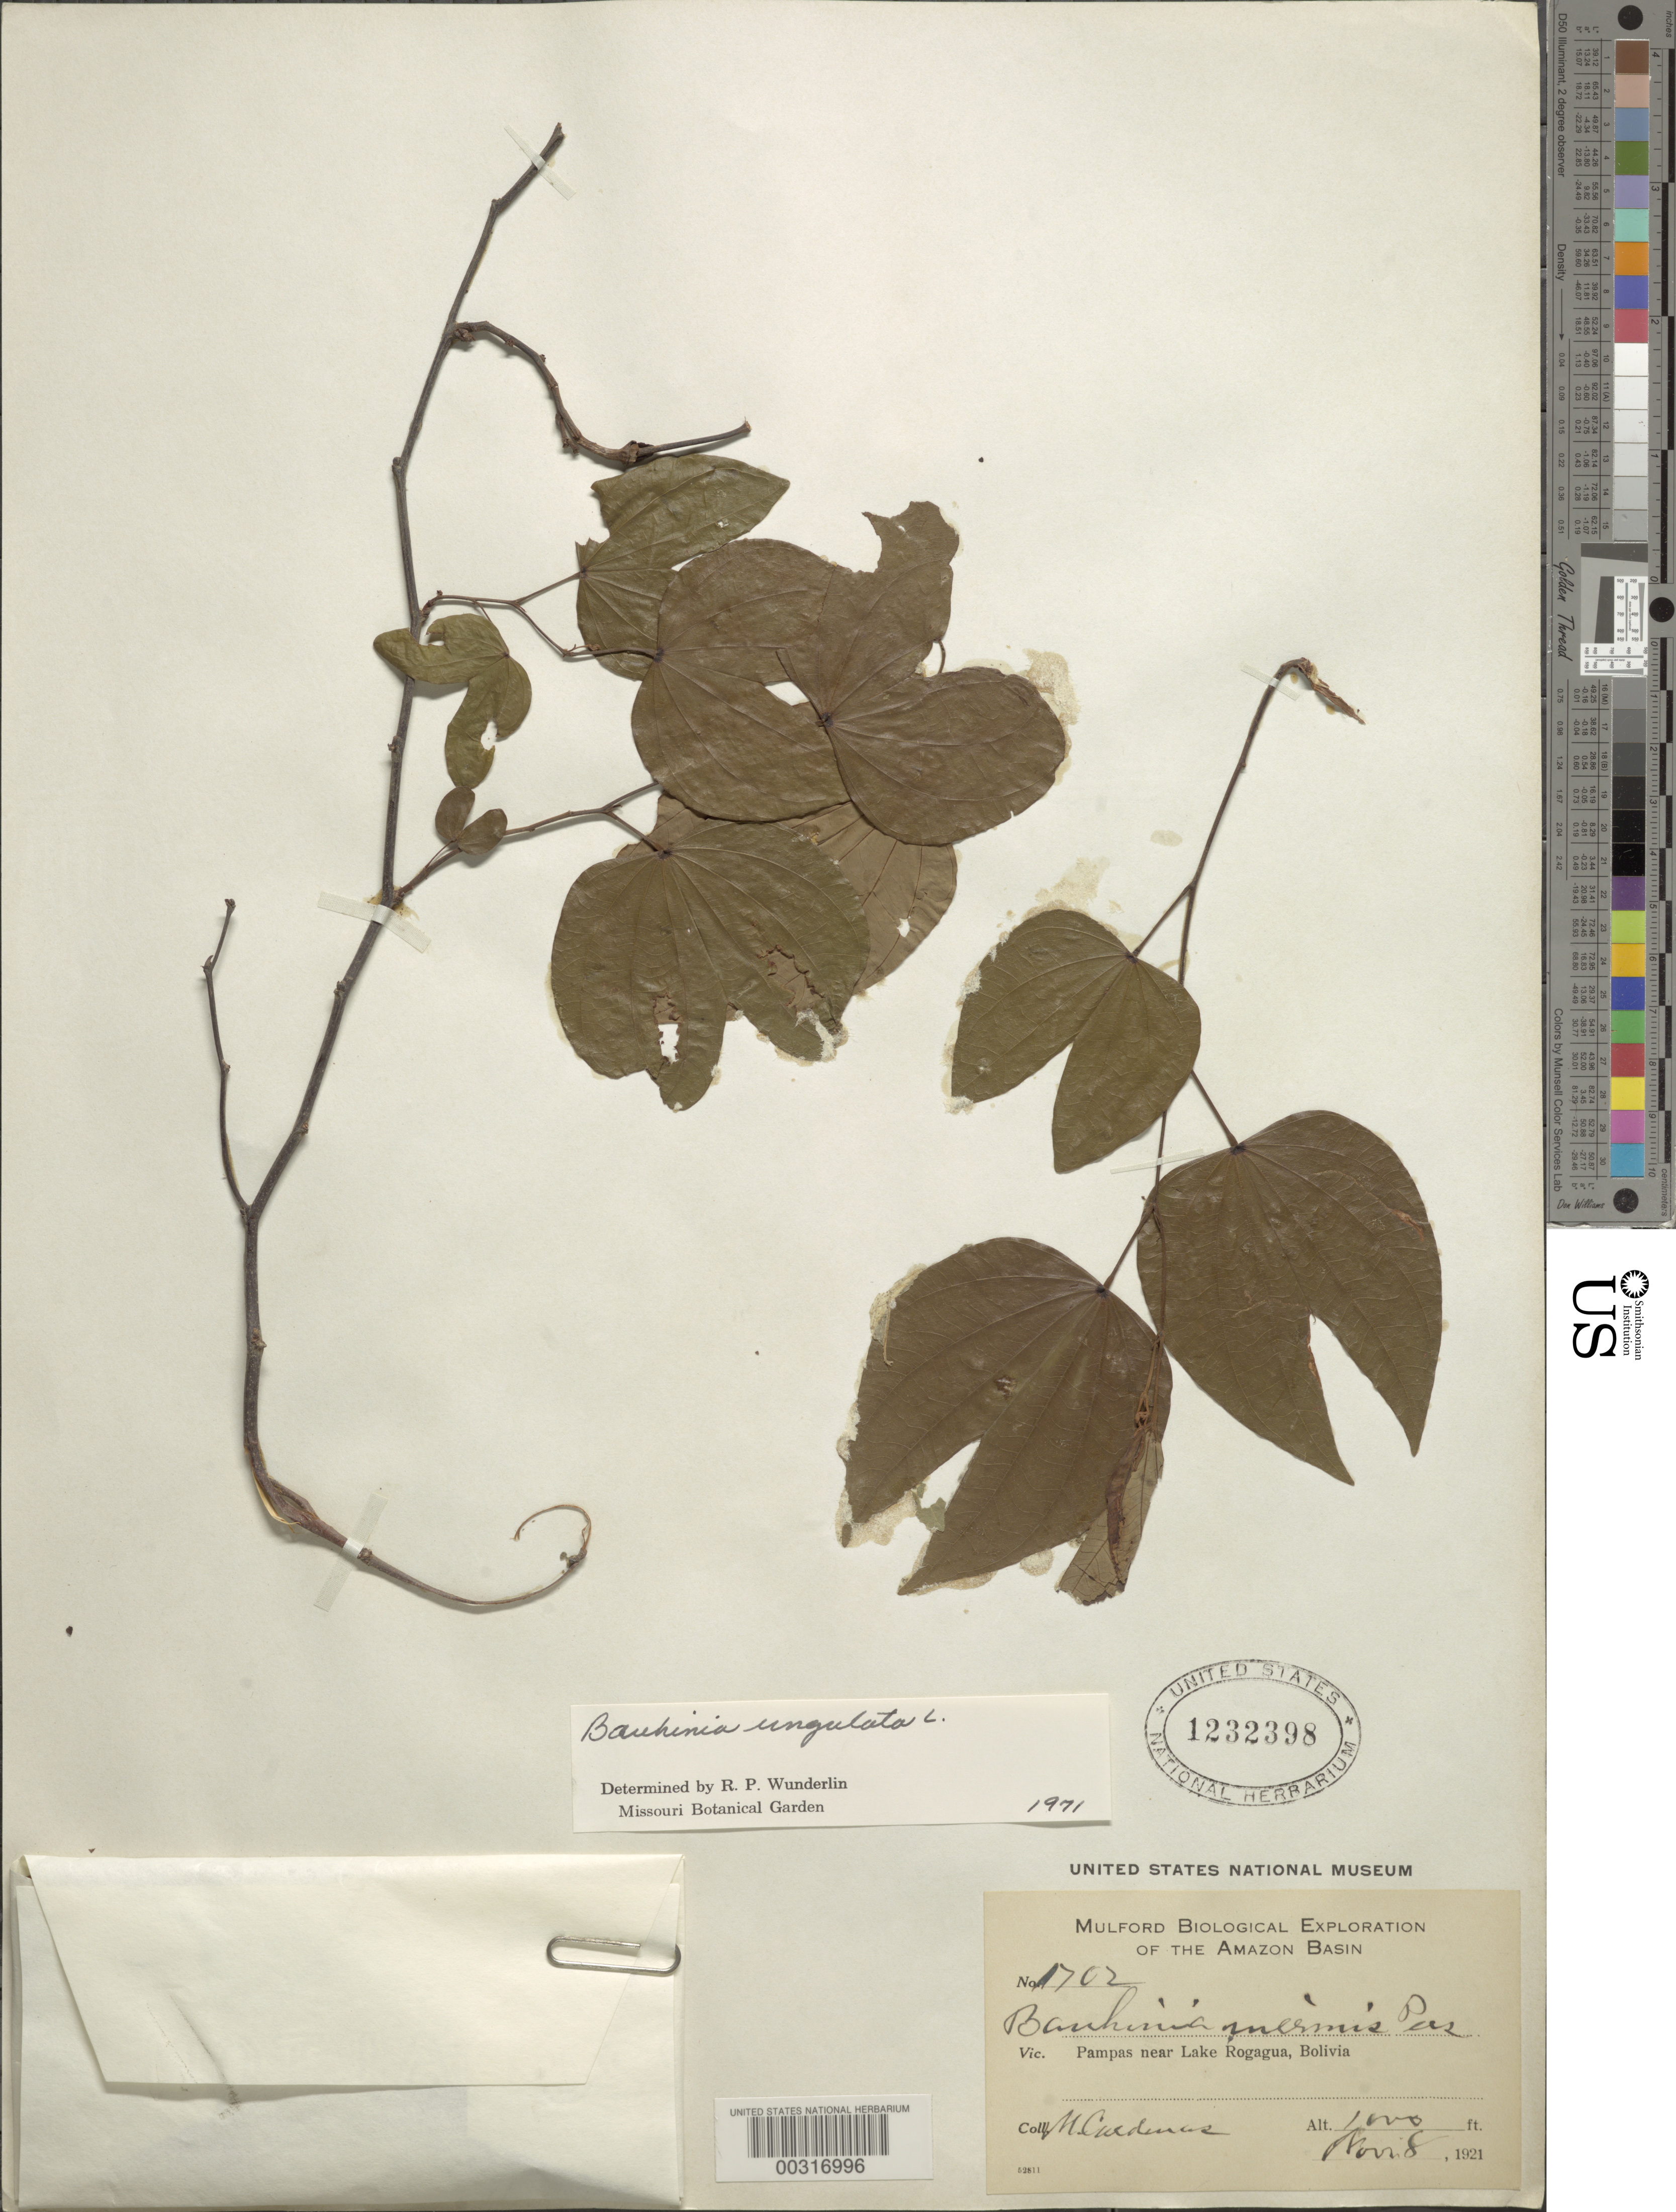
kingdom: Plantae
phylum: Tracheophyta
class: Magnoliopsida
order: Fabales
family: Fabaceae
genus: Bauhinia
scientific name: Bauhinia ungulata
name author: L.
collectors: M. Cárdenas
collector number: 1702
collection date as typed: Nov. 8, 1921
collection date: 1921-11-08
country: Bolivia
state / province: Beni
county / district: José Ballivián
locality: Pampas near Lake Rogagua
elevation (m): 305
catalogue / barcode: US 1232398